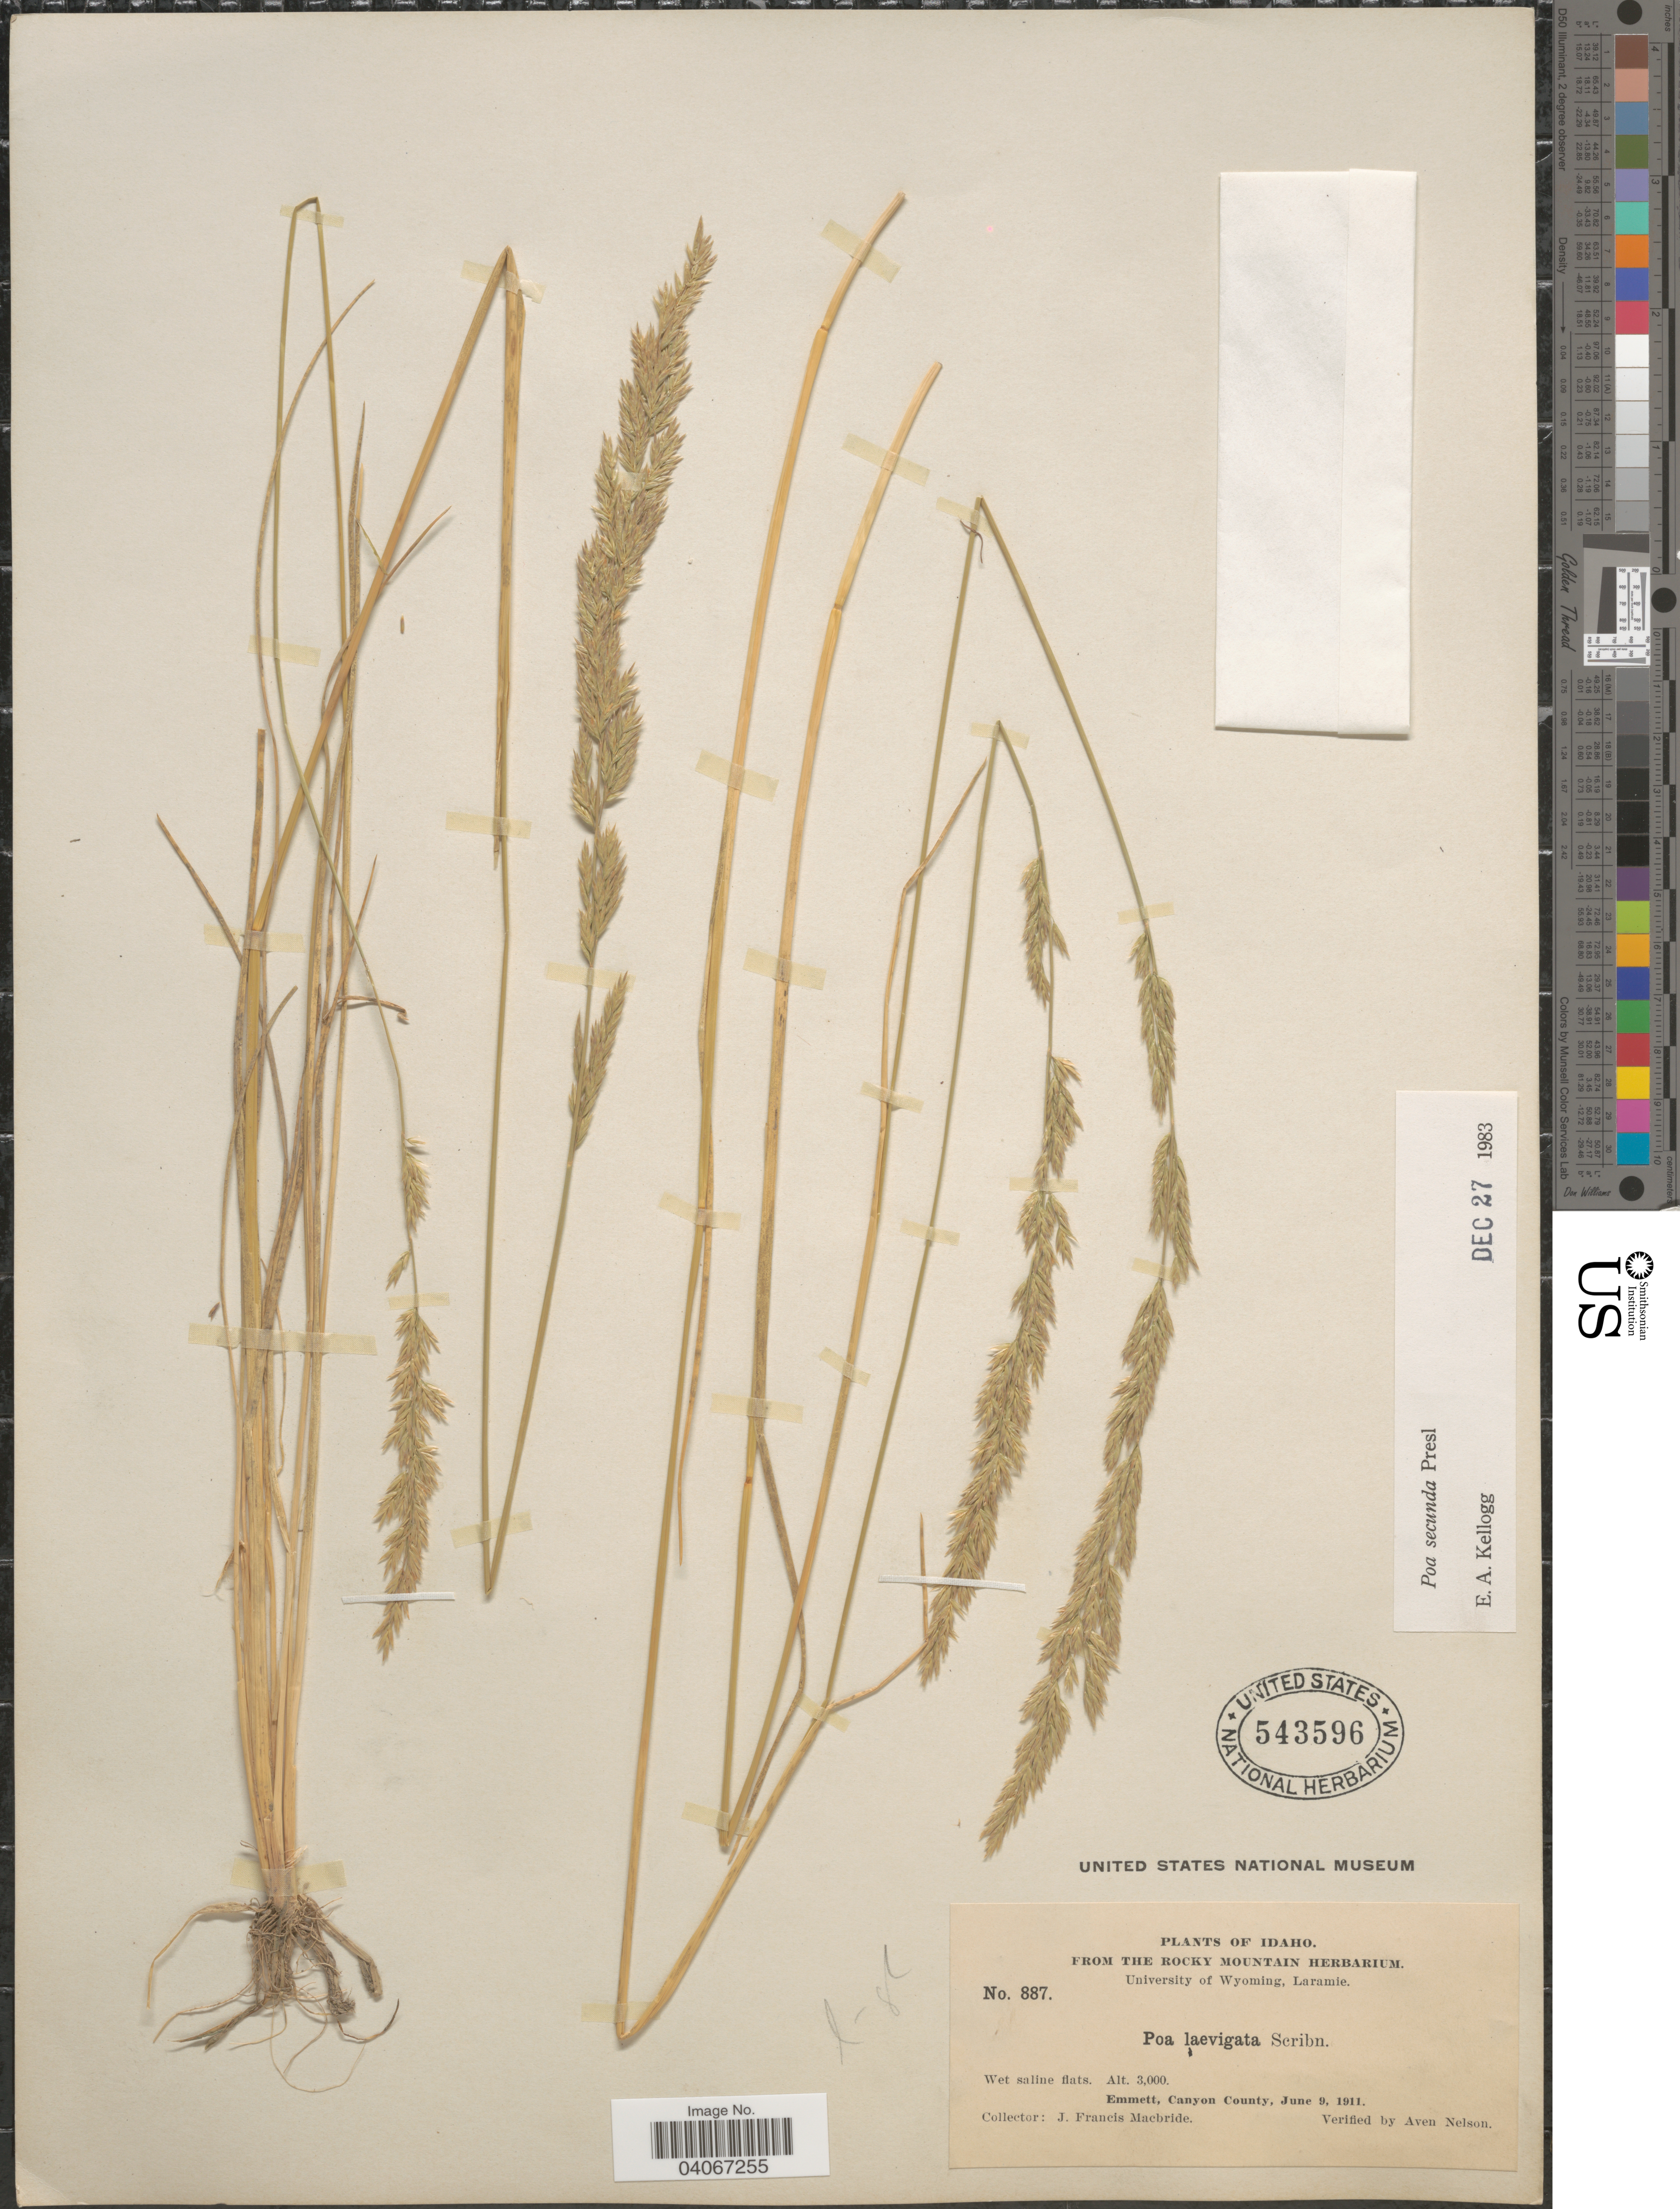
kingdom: Plantae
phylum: Tracheophyta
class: Liliopsida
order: Poales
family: Poaceae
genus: Poa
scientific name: Poa secunda subsp. secunda var. secunda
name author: J. Presl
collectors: J. F. Macbride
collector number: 887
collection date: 1911-06-09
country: United States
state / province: Idaho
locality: Emmett, Canyon County.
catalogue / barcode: US 543596